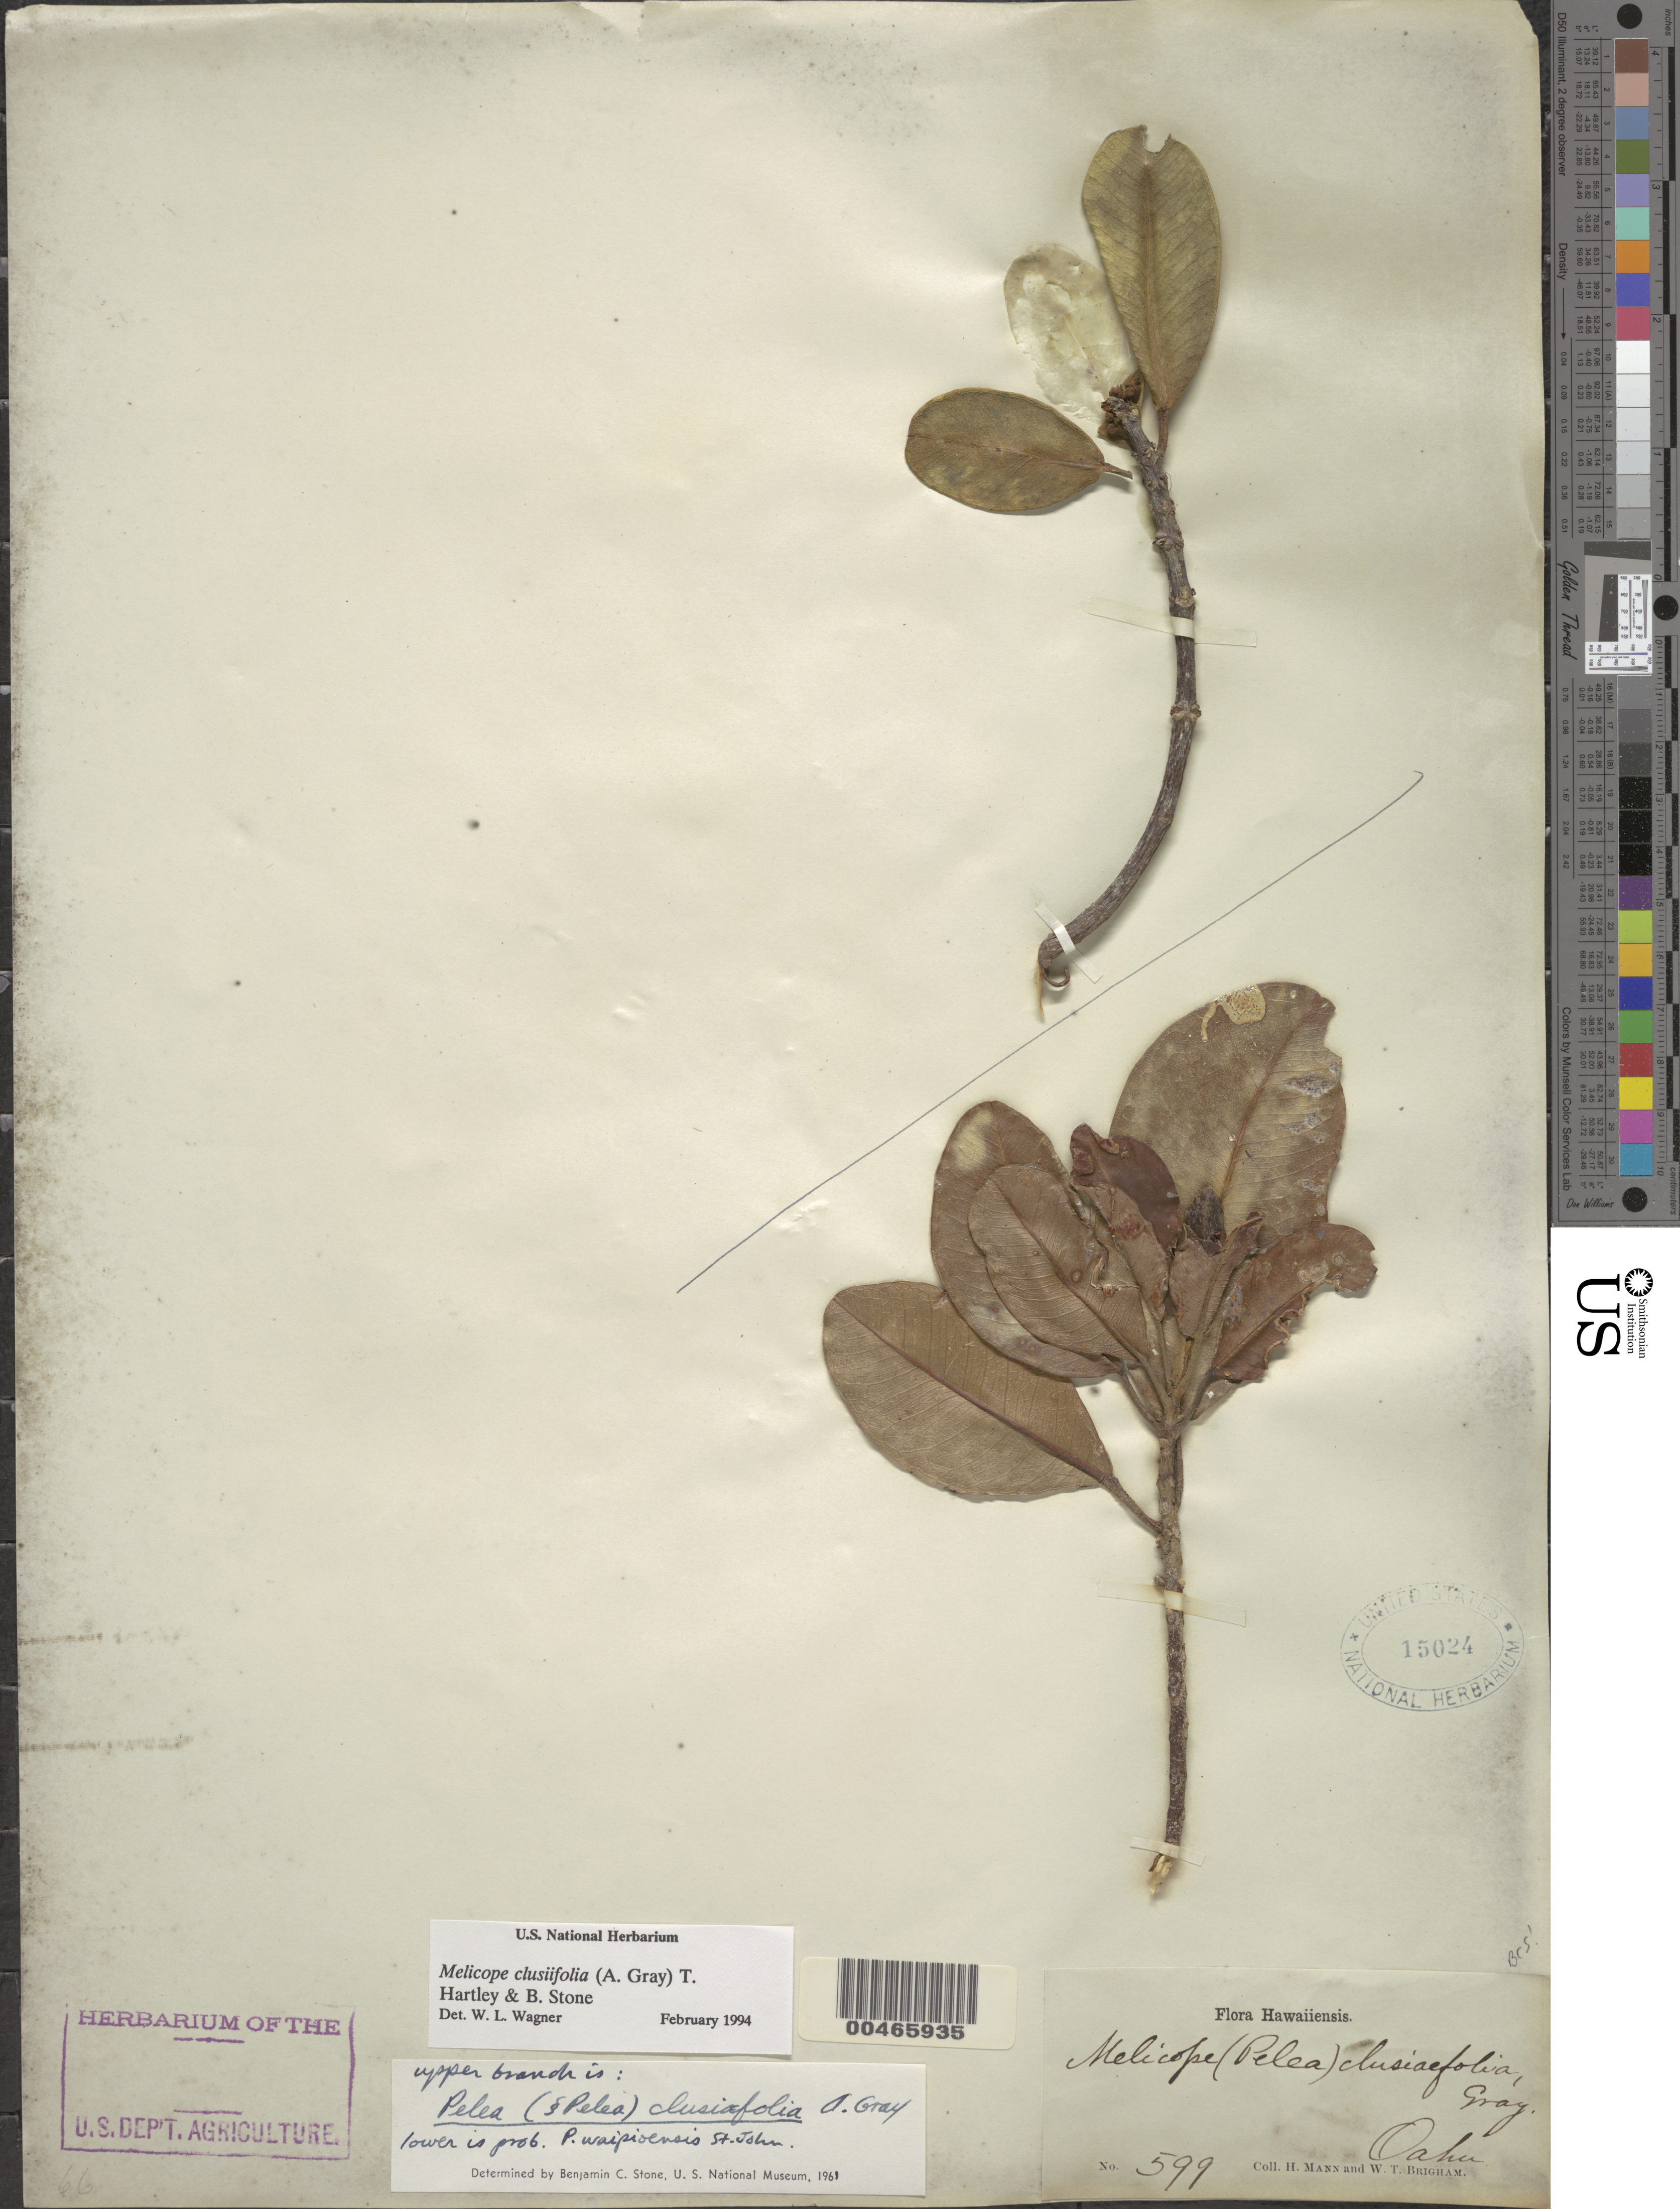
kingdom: Plantae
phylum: Tracheophyta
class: Magnoliopsida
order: Sapindales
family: Rutaceae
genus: Melicope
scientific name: Melicope clusiifolia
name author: (A. Gray) T.G. Hartley & B.C. Stone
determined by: Wagner, W. L., (BOT), Smithsonian Institution - National Museum of Natural History (UNITED STATES)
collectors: H. Mann & W. T. Brigham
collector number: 599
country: United States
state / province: Hawaii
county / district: Honolulu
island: Oahu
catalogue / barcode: US 15024